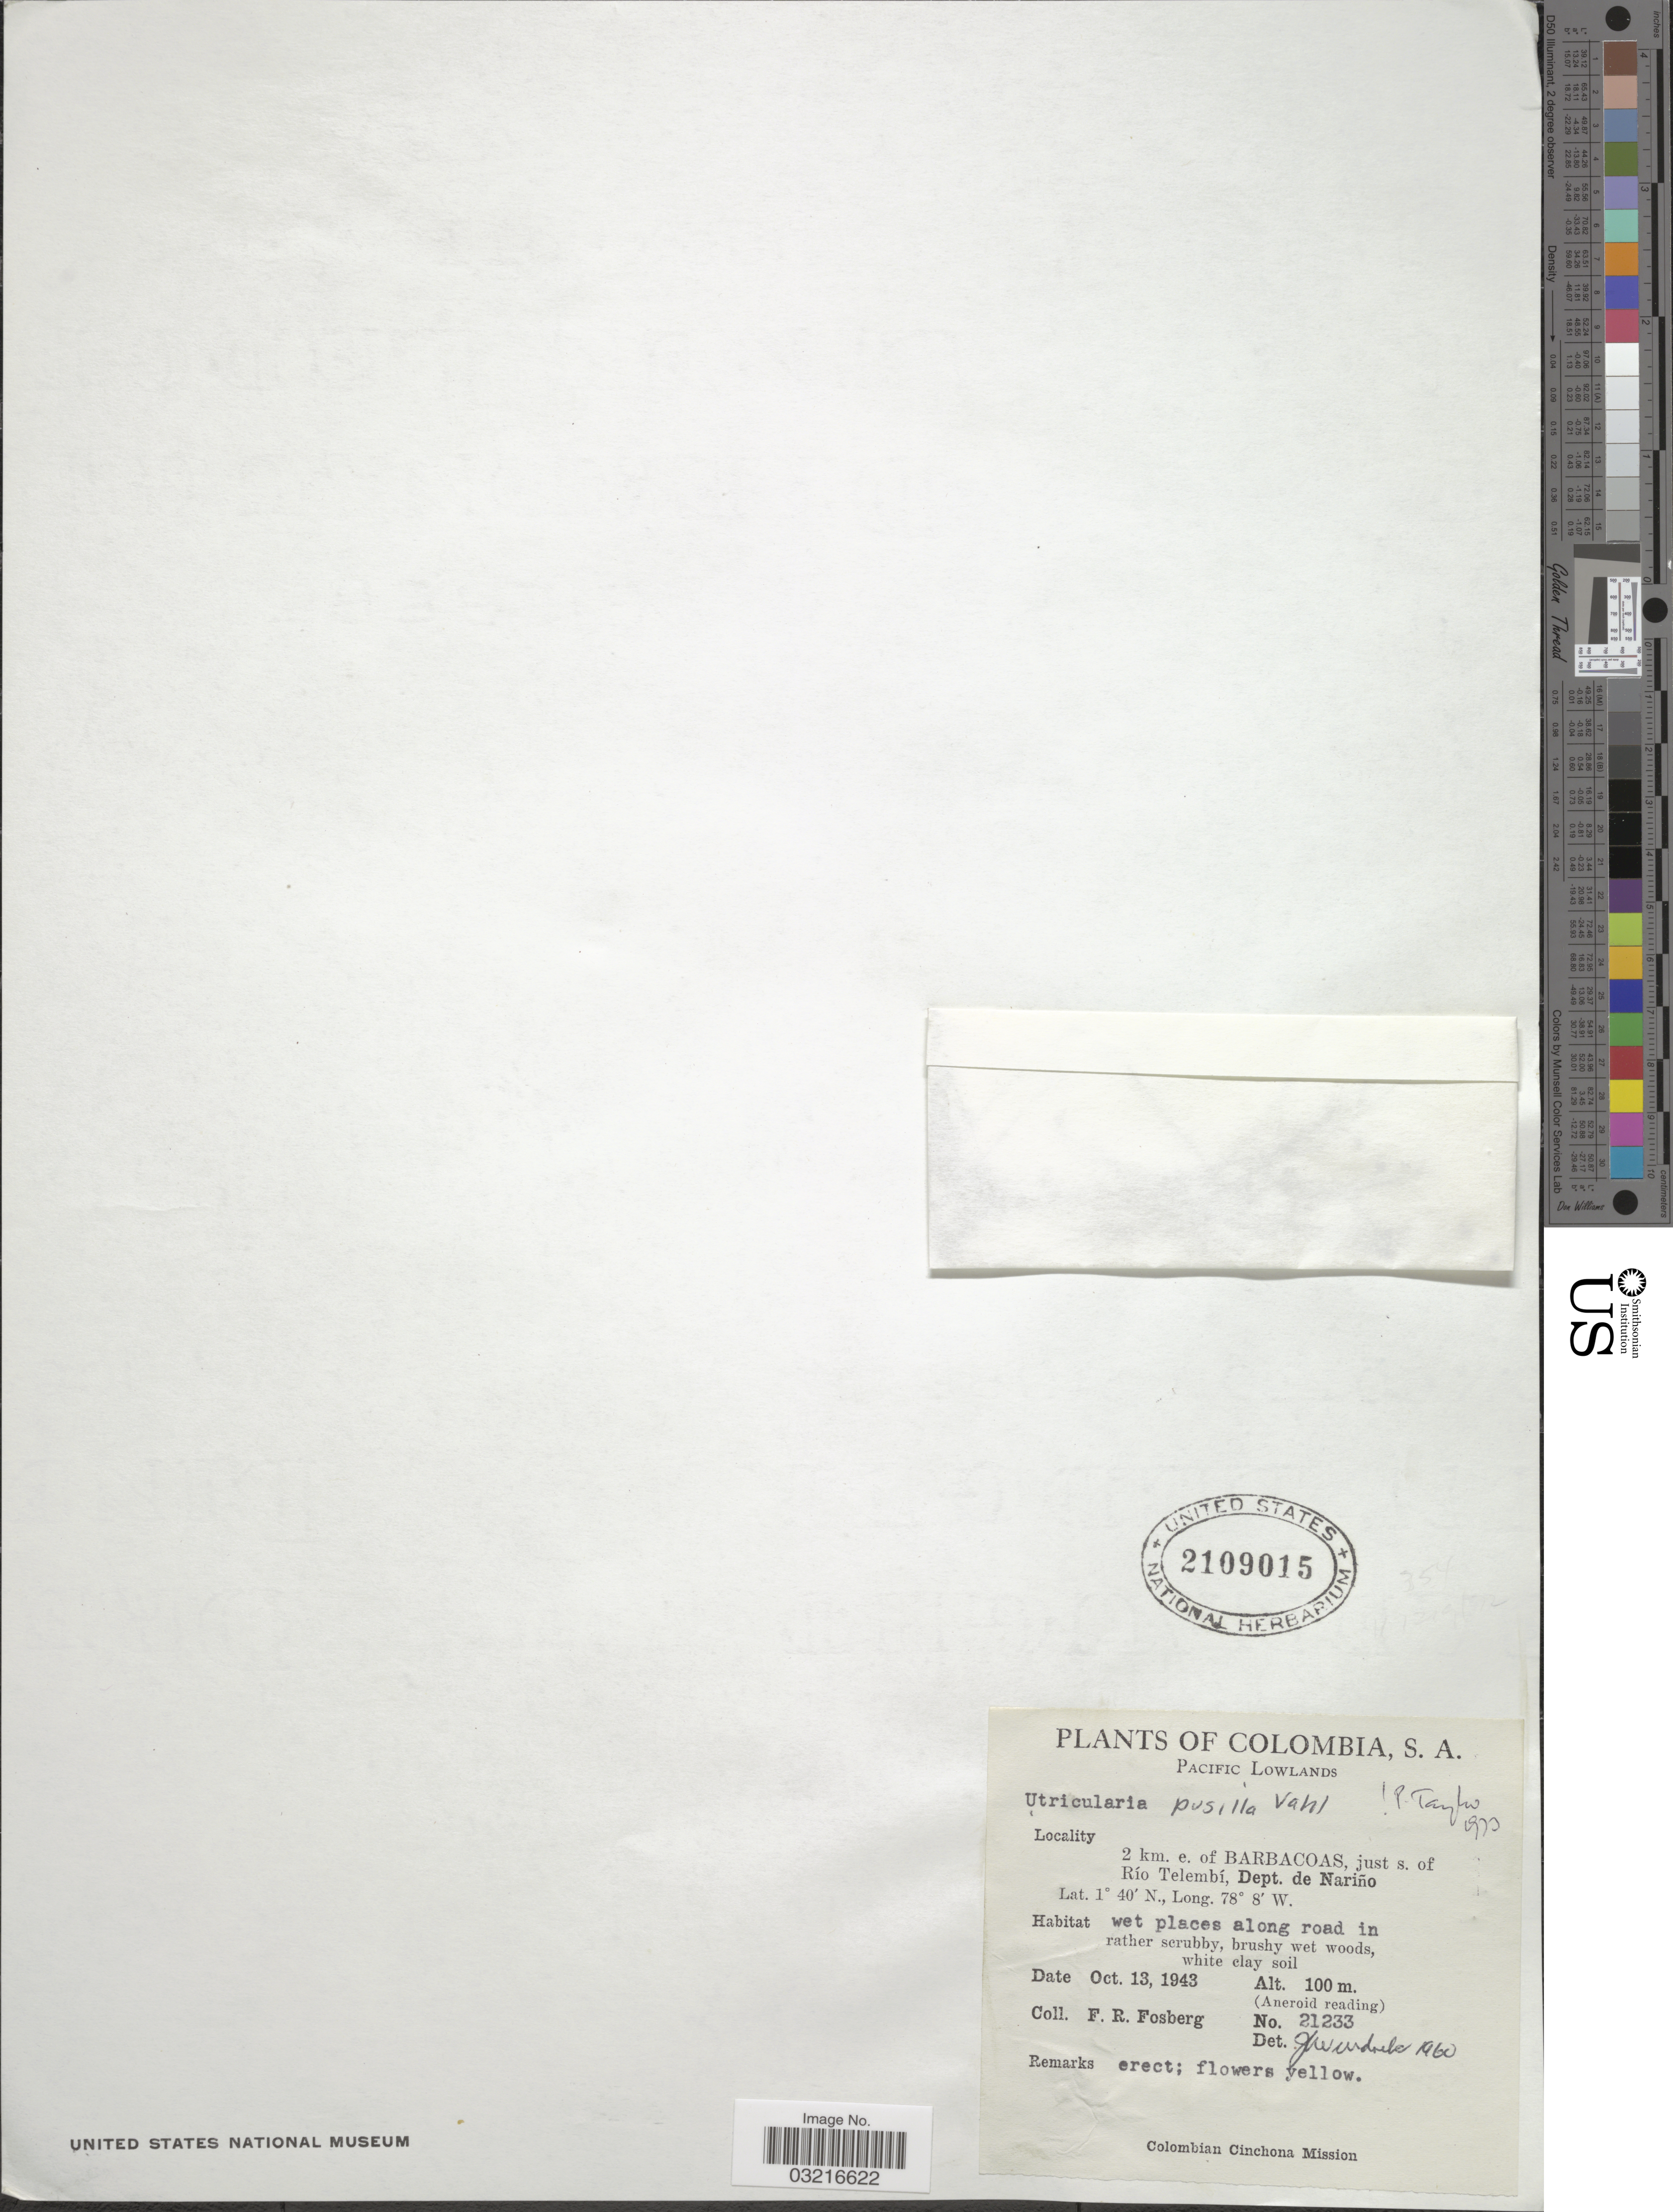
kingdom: Plantae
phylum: Tracheophyta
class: Magnoliopsida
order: Lamiales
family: Lentibulariaceae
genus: Utricularia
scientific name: Utricularia pusilla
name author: Vahl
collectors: F. R. Fosberg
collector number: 21233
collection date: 1943-10-13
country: Colombia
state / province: Nariño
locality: Pacific Lowlands, 2 km. e. of Barbacoas, just s. of Río Telembí, Dept. de Nariño.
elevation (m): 100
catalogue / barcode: US 2109015